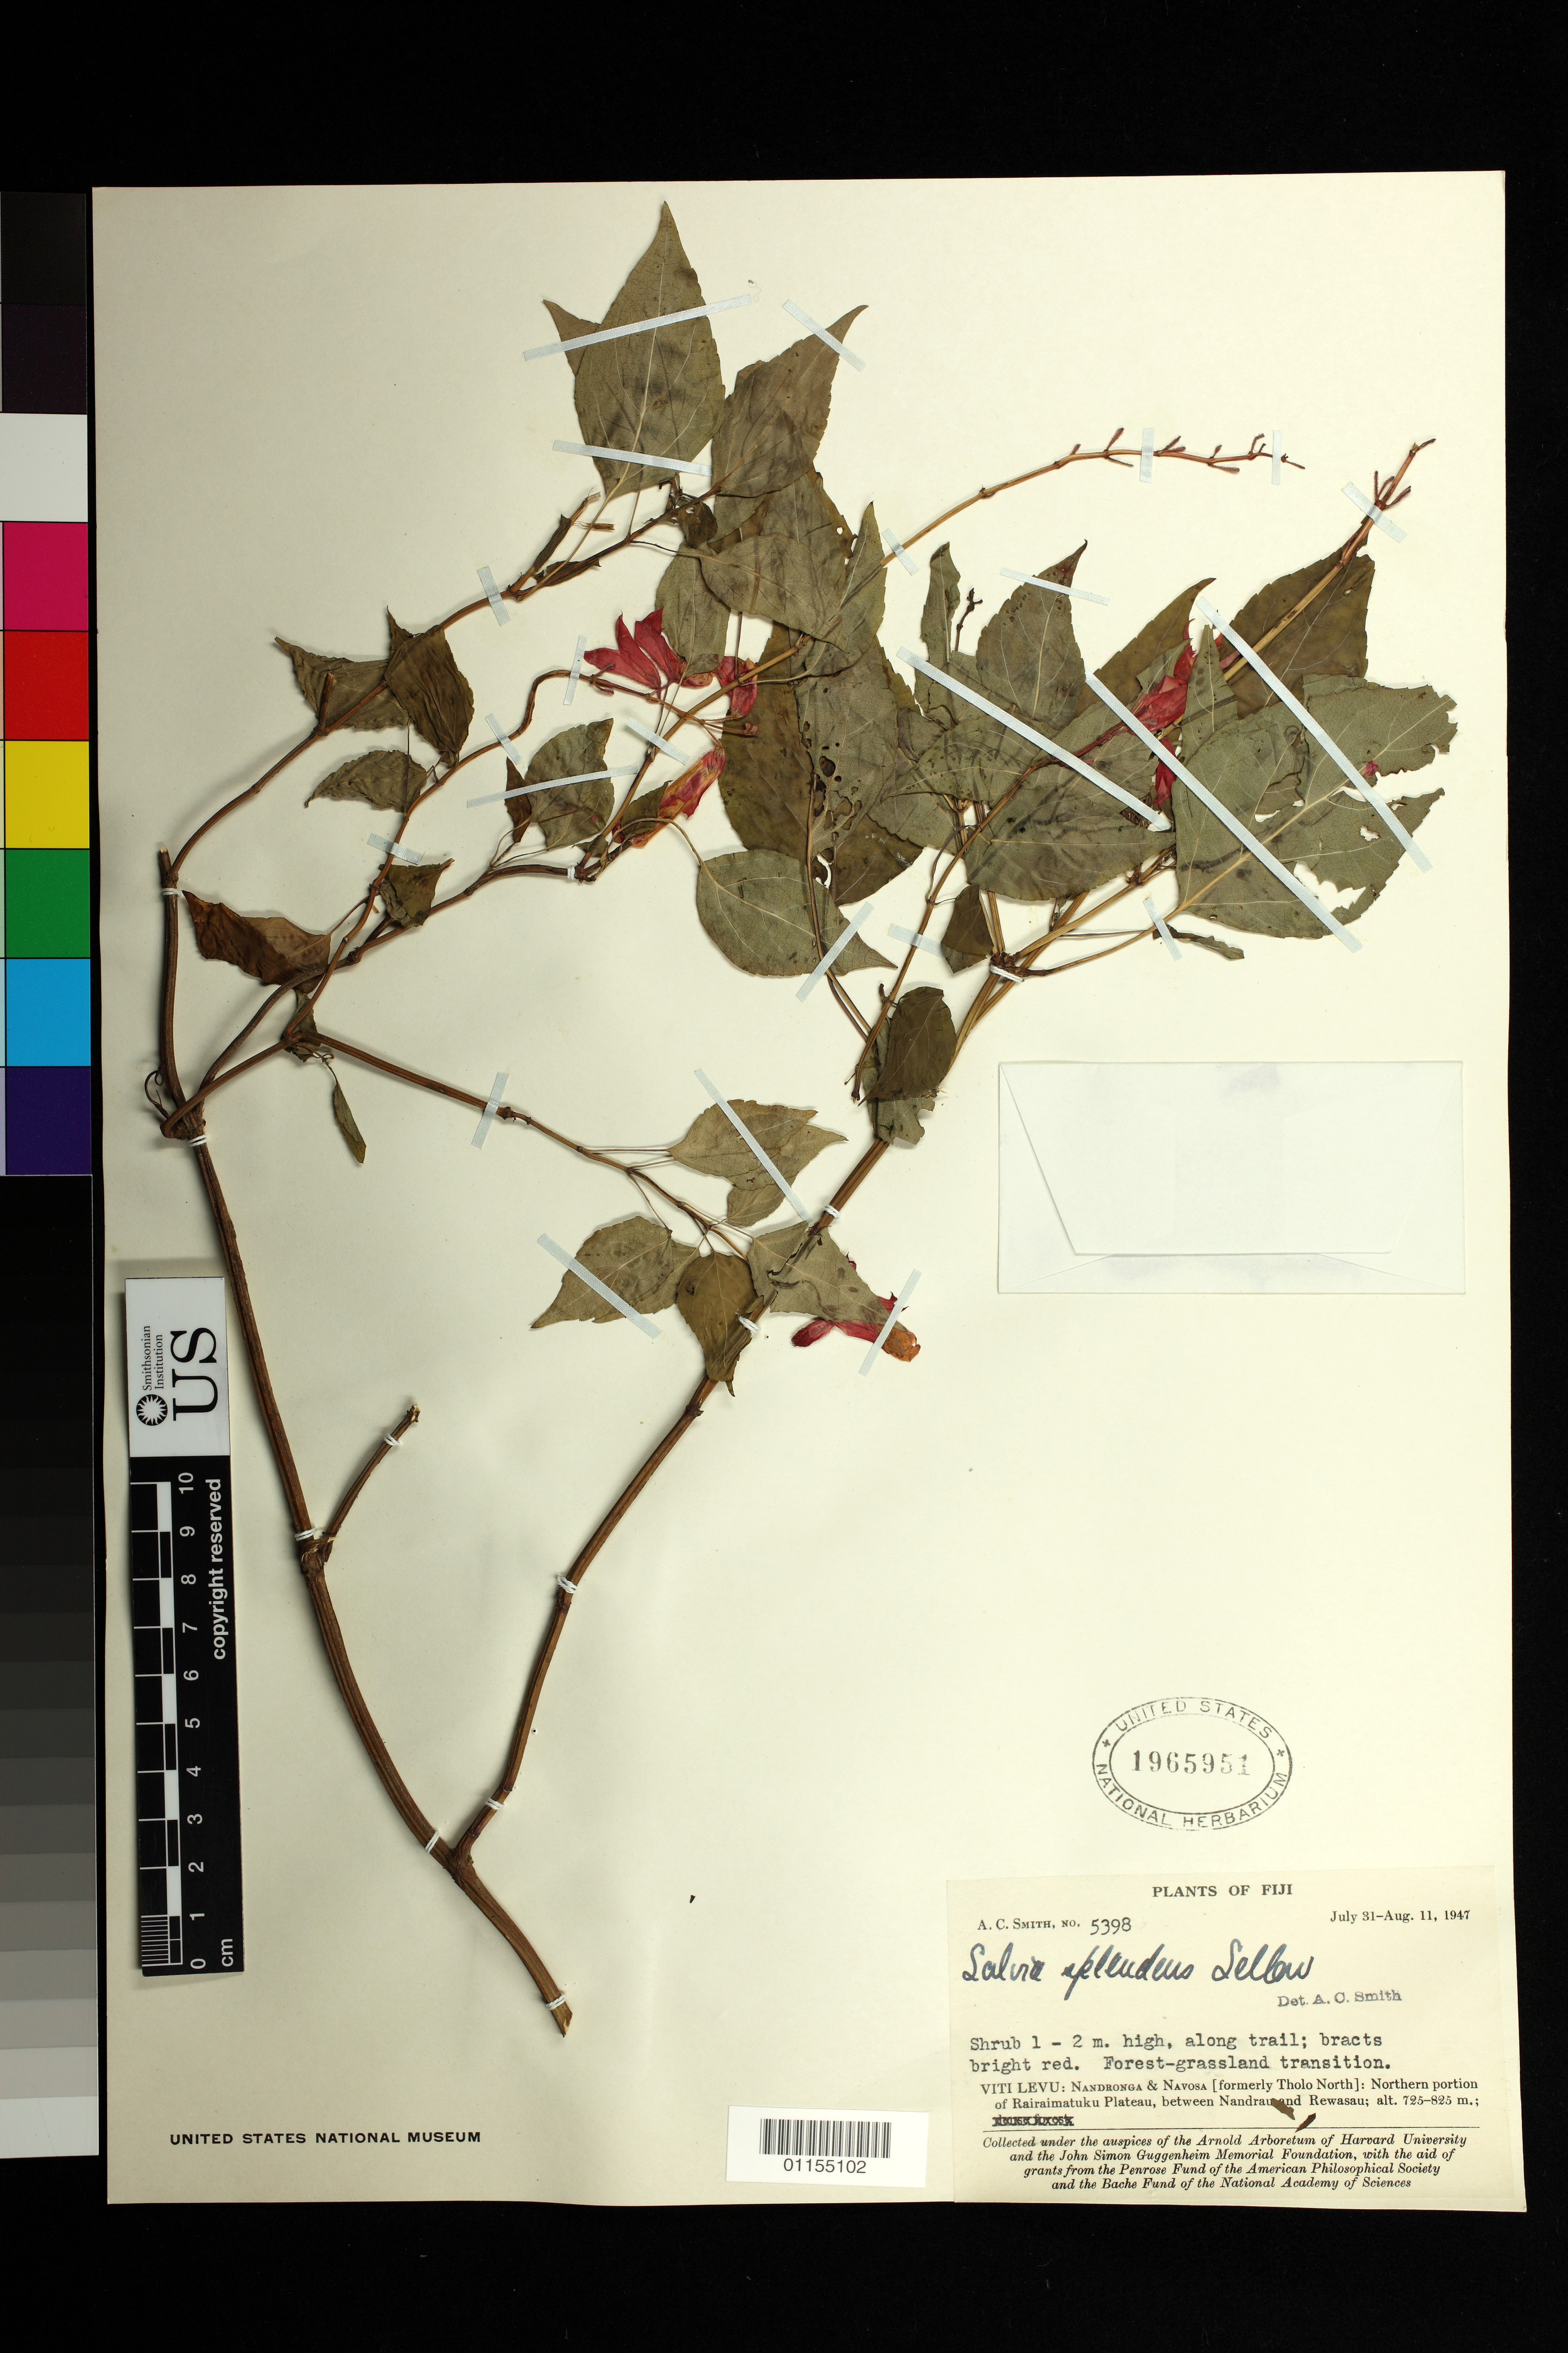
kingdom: Plantae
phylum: Tracheophyta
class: Magnoliopsida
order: Lamiales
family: Lamiaceae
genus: Salvia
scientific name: Salvia splendens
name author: Sellow ex Nees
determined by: Smith, A. C.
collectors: A. C. Smith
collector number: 5398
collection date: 1947-07-31/1947-08-11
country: Fiji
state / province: Northern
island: Viti Levu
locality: Nandronga & Navosa : Northern Portion of Rairaimatuku Plateau, between Nandrau and Rewasau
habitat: Forest-grassland transition, along trail.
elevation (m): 725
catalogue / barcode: US 1965951